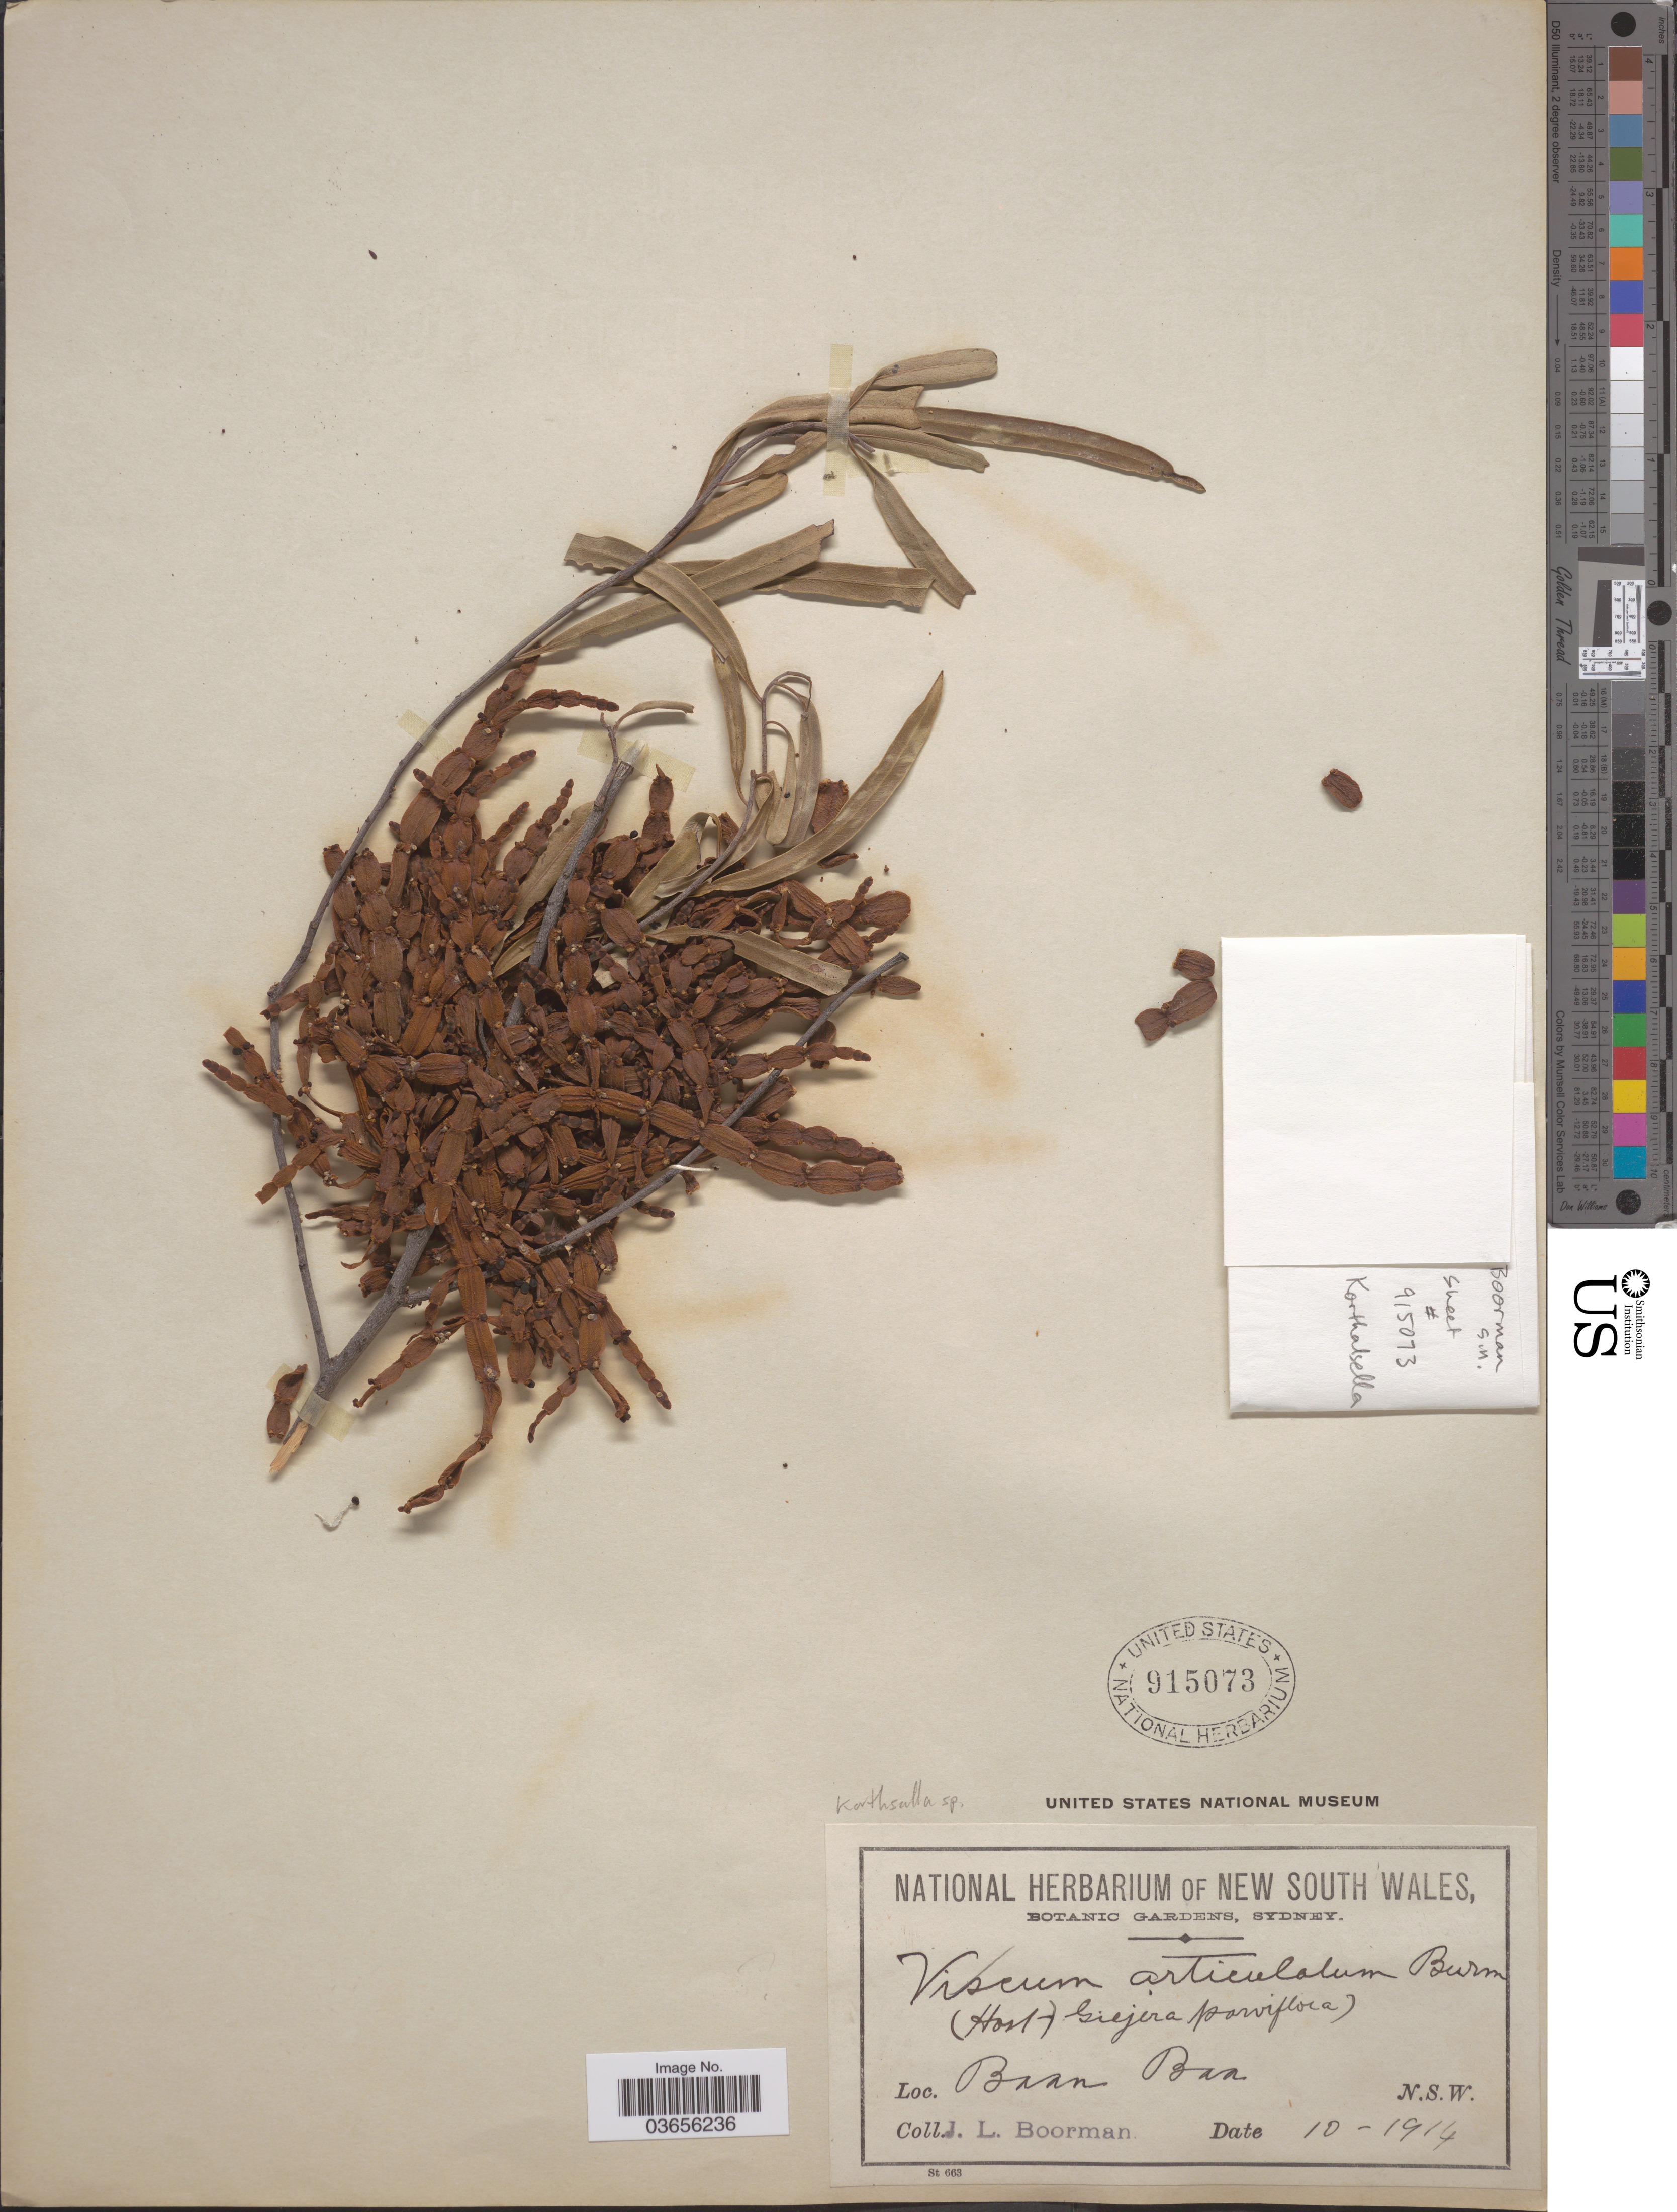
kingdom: Plantae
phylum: Tracheophyta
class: Magnoliopsida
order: Santalales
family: Viscaceae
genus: Korthalsella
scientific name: Korthalsella sp.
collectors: J. Boorman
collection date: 1914-10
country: Australia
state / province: New South Wales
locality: Baan Baa.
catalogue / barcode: US 915073